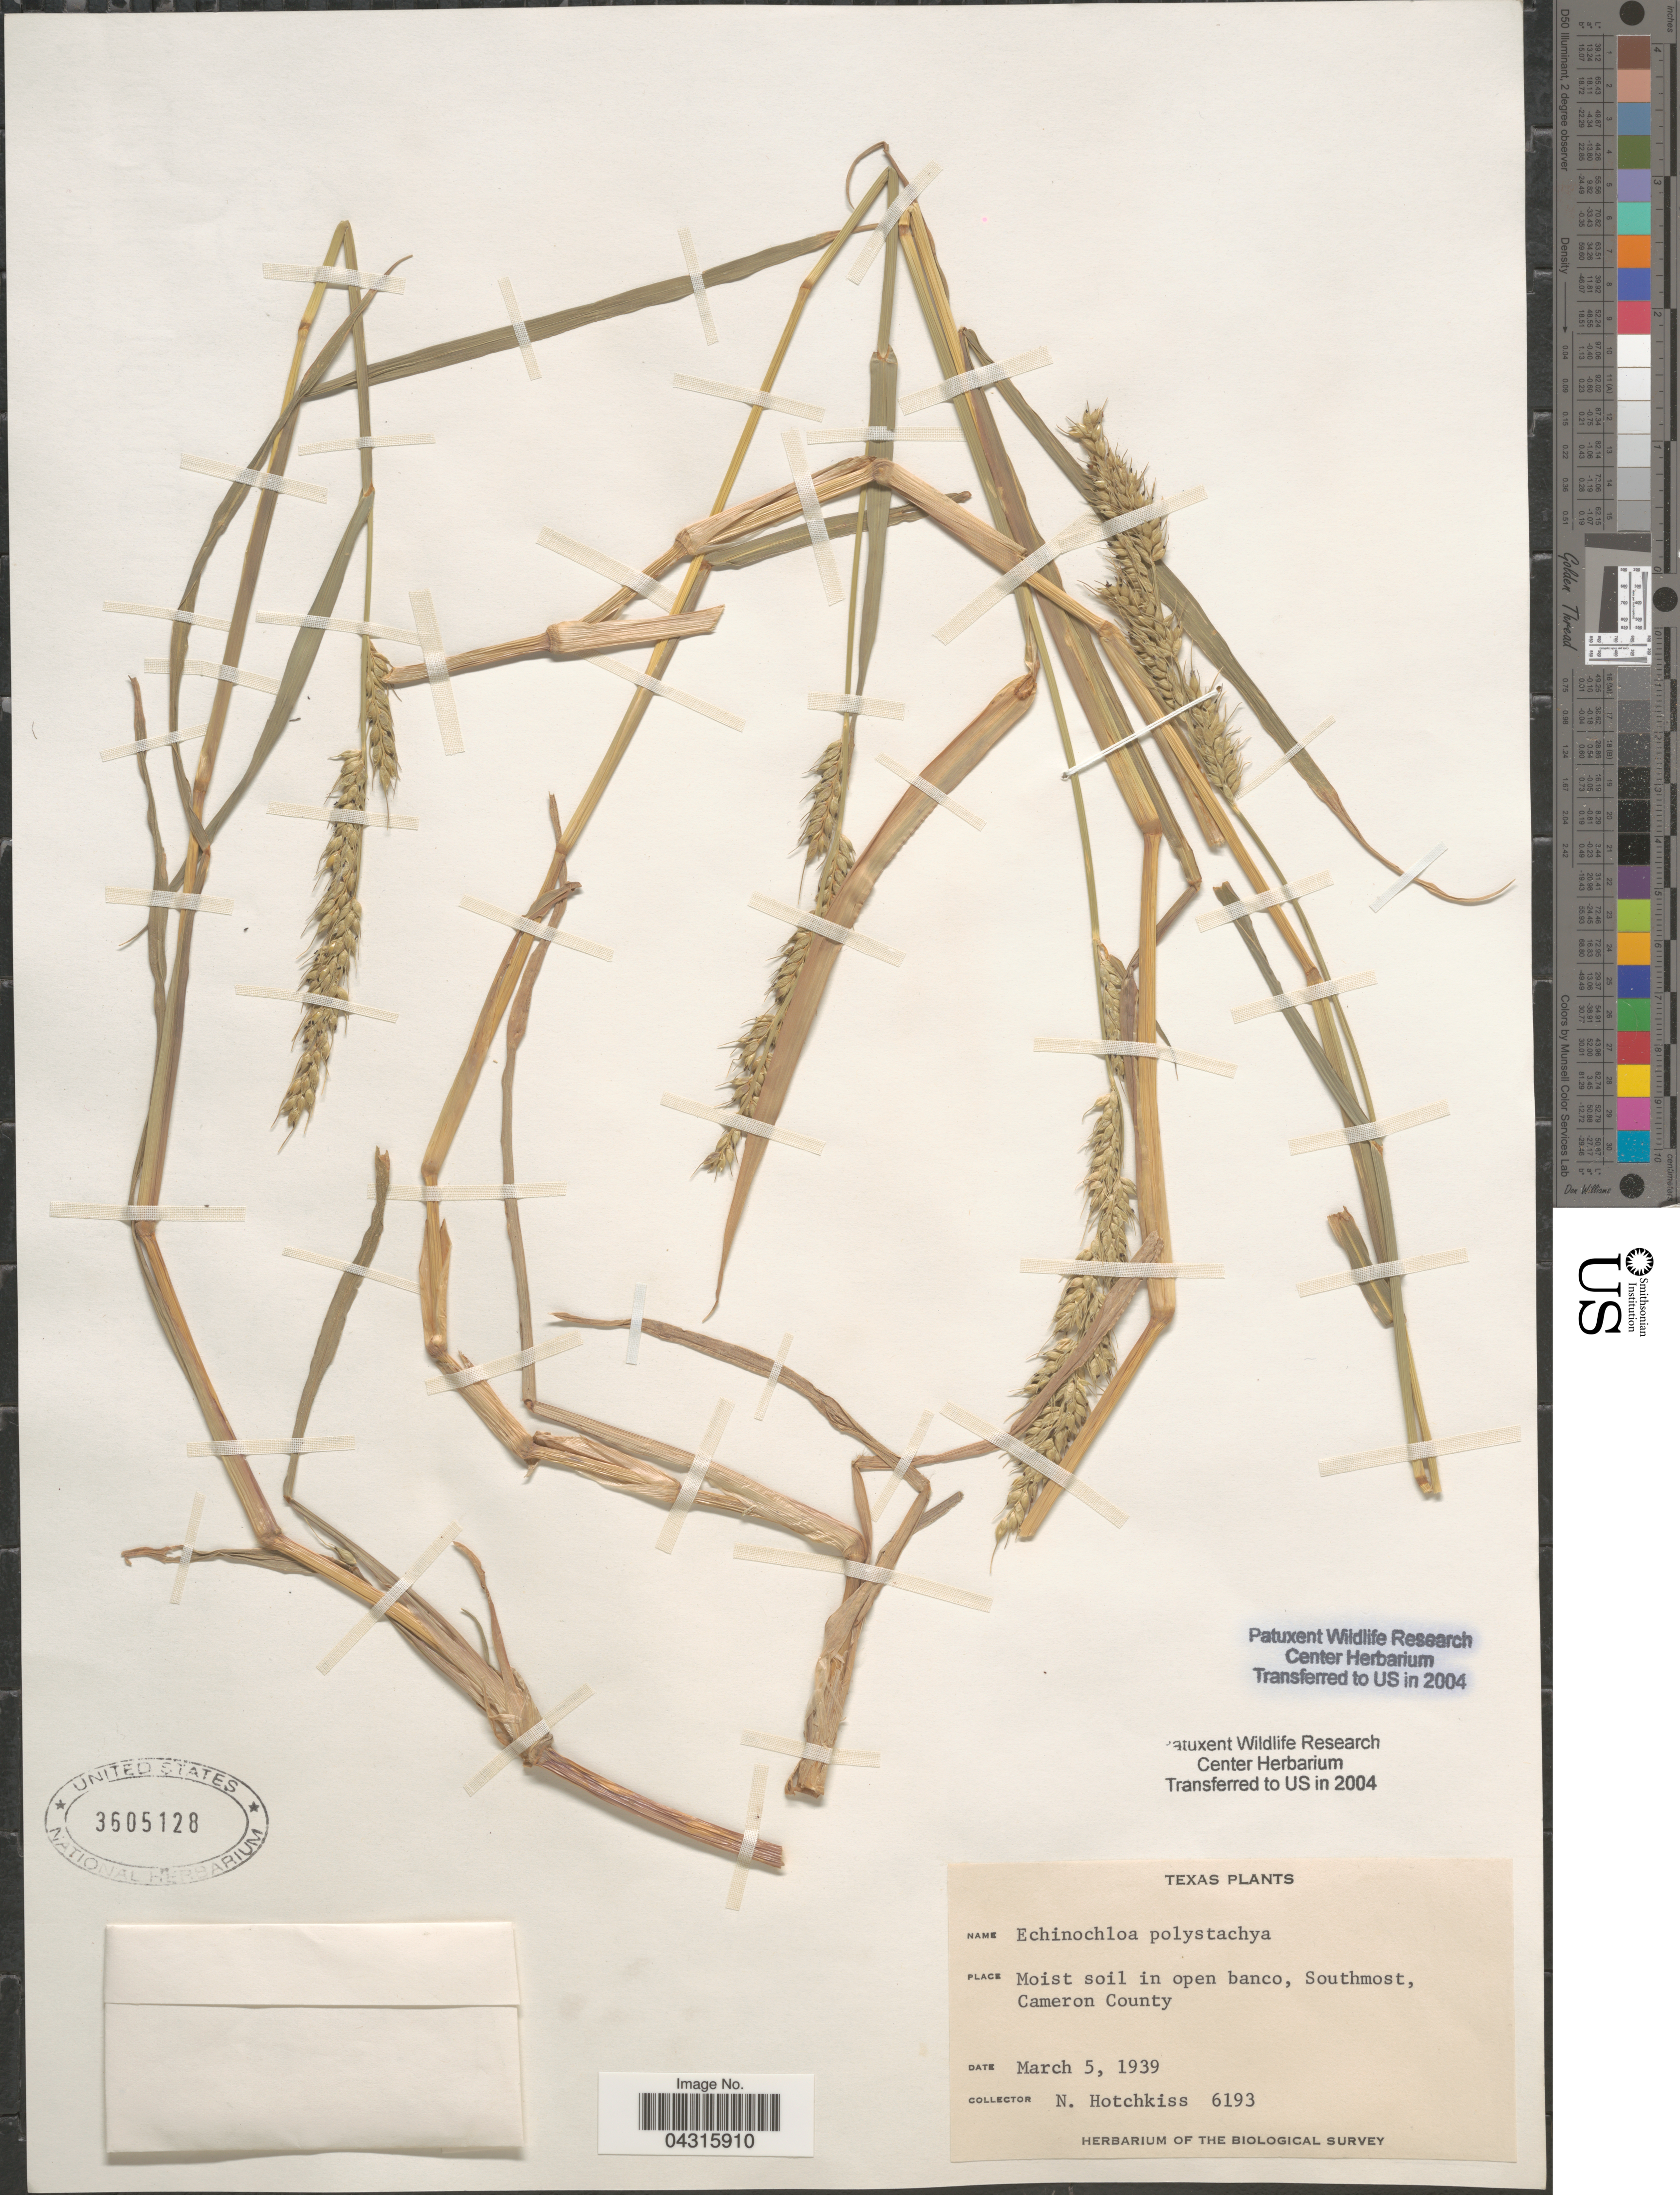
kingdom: Plantae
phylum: Tracheophyta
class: Liliopsida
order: Poales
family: Poaceae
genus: Echinochloa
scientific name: Echinochloa polystachya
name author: (Kunth) Hitchc.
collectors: N. Hotchkiss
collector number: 6193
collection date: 1939-03-05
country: United States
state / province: Texas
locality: Moist soil in open banco, Southmost, Cameron County. The Biological Survey.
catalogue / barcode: US 3605128